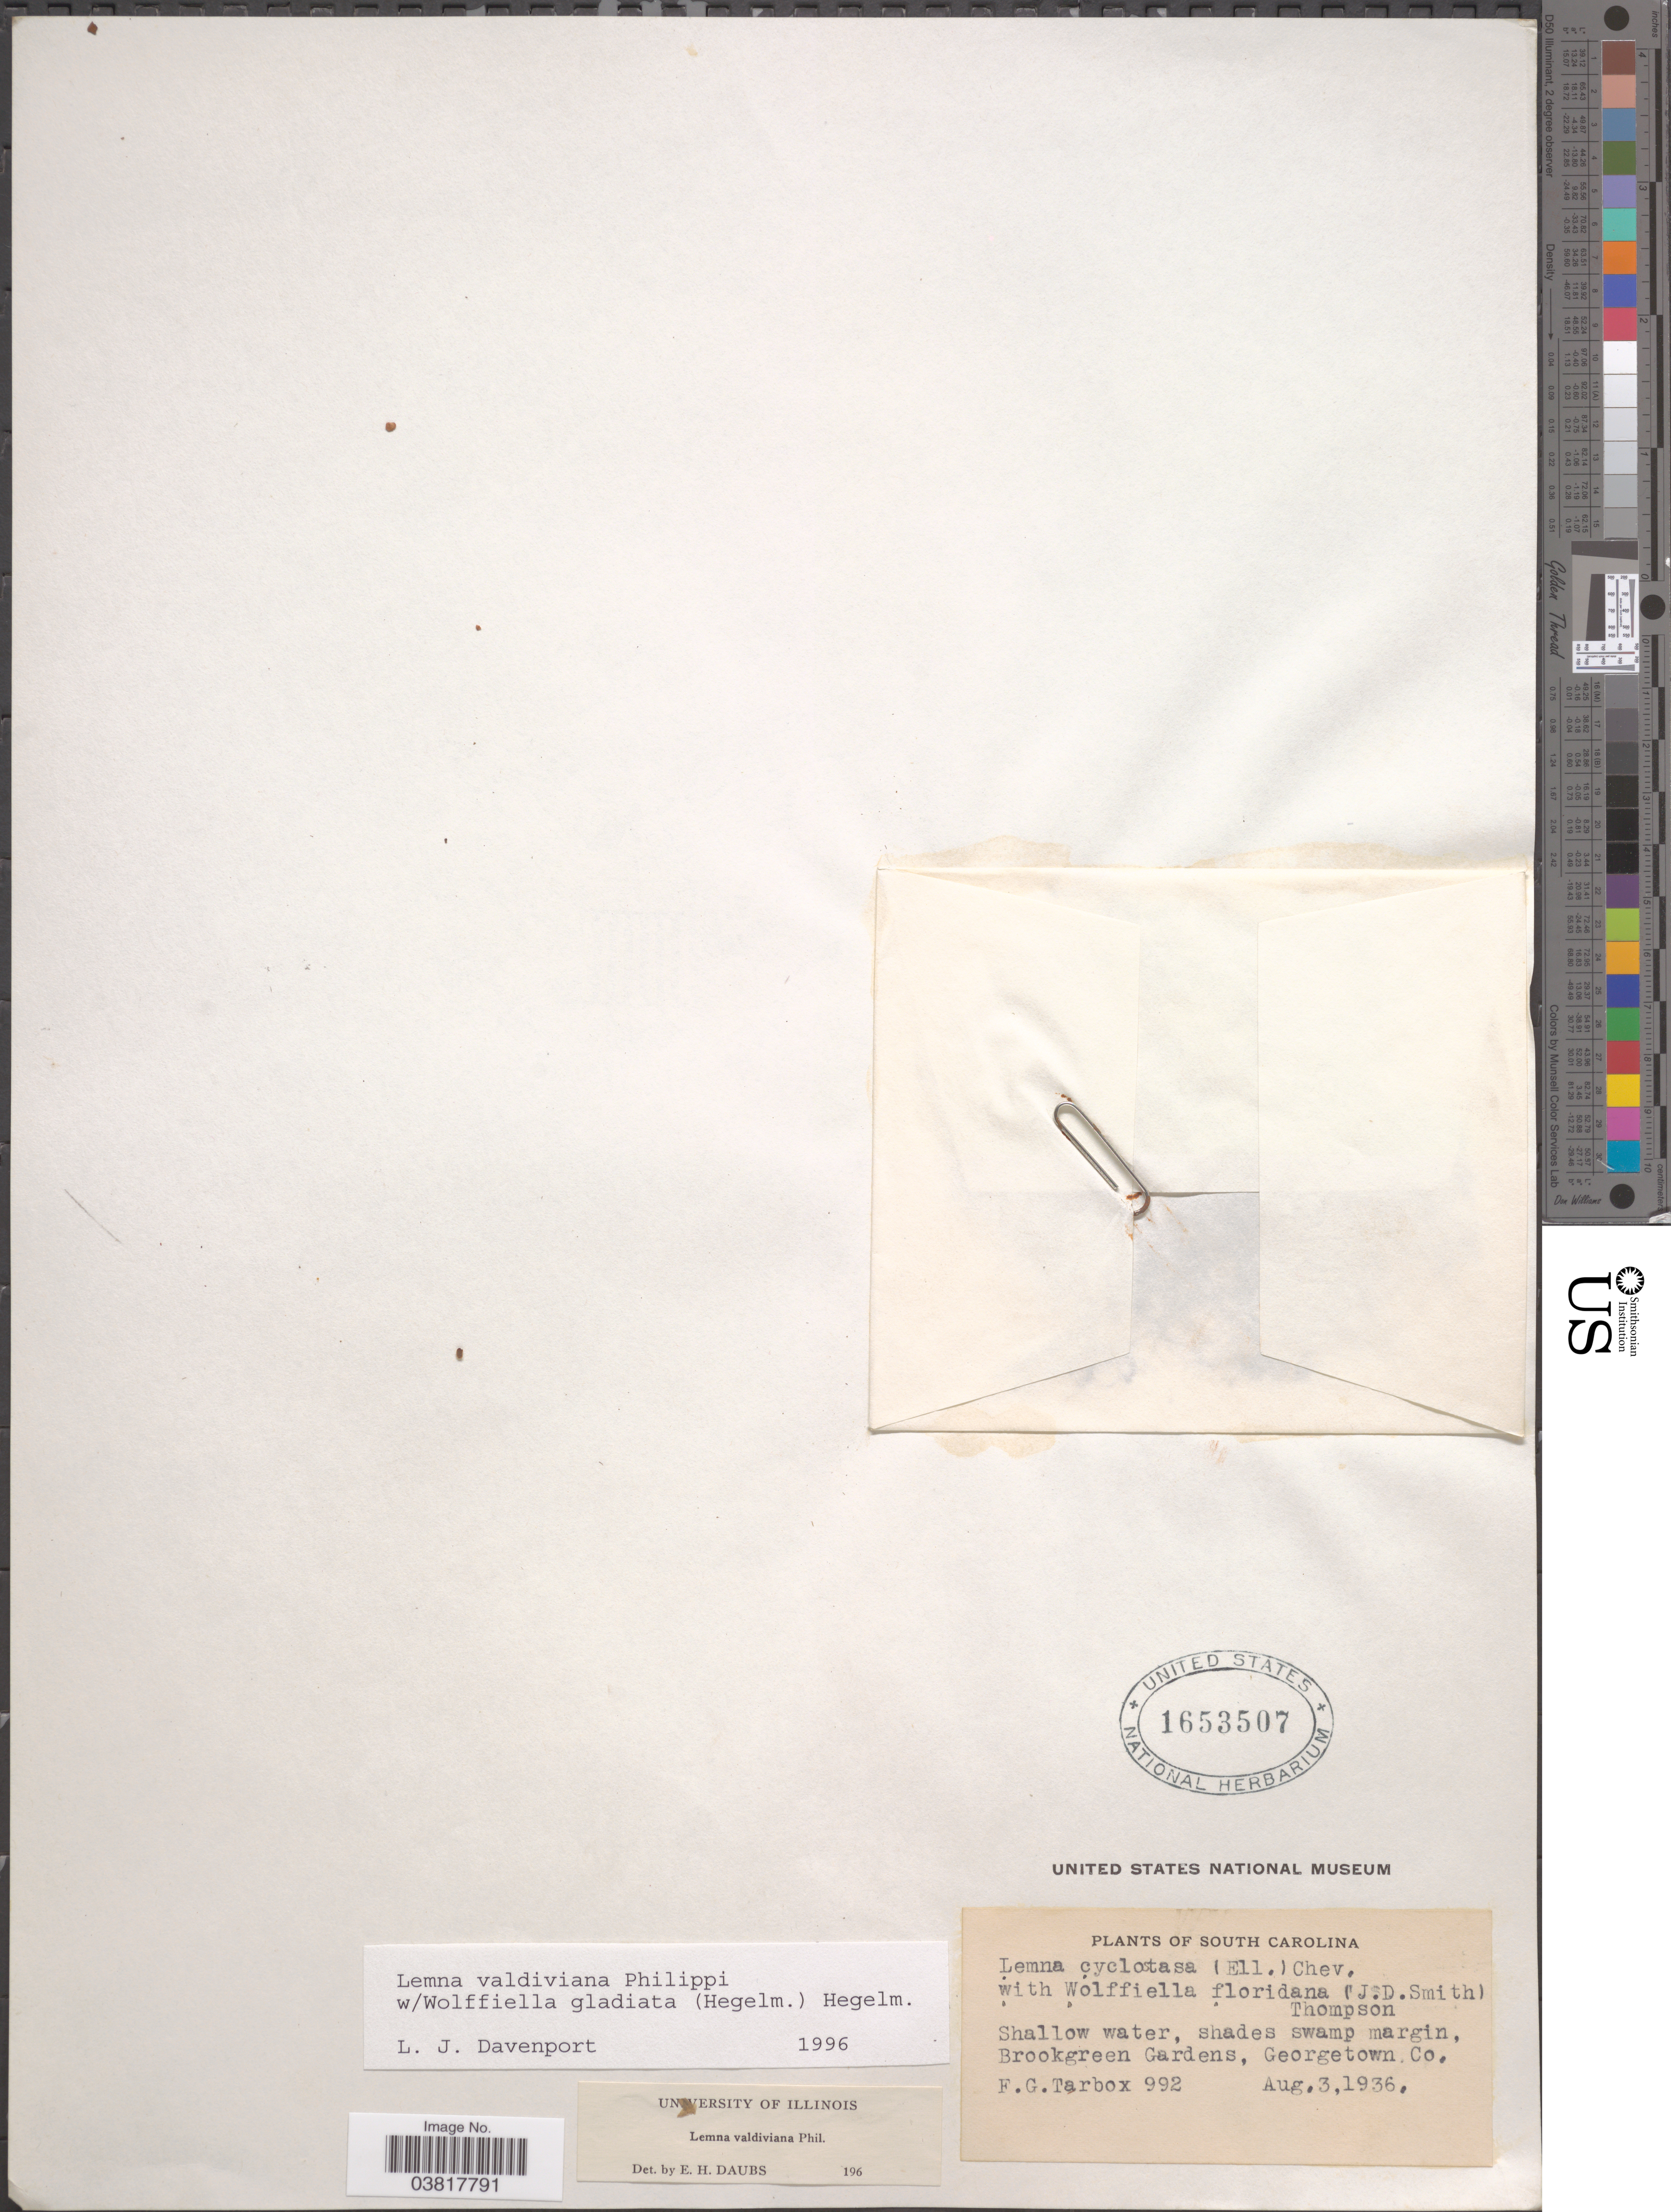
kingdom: Plantae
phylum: Tracheophyta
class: Liliopsida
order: Alismatales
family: Araceae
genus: Lemna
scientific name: Lemna valdiviana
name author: Phil.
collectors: F. Tarbox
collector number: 992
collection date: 1936-08-03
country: United States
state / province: South Carolina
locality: Brookgreen Gardens, Georgetown Co.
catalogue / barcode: US 1653507